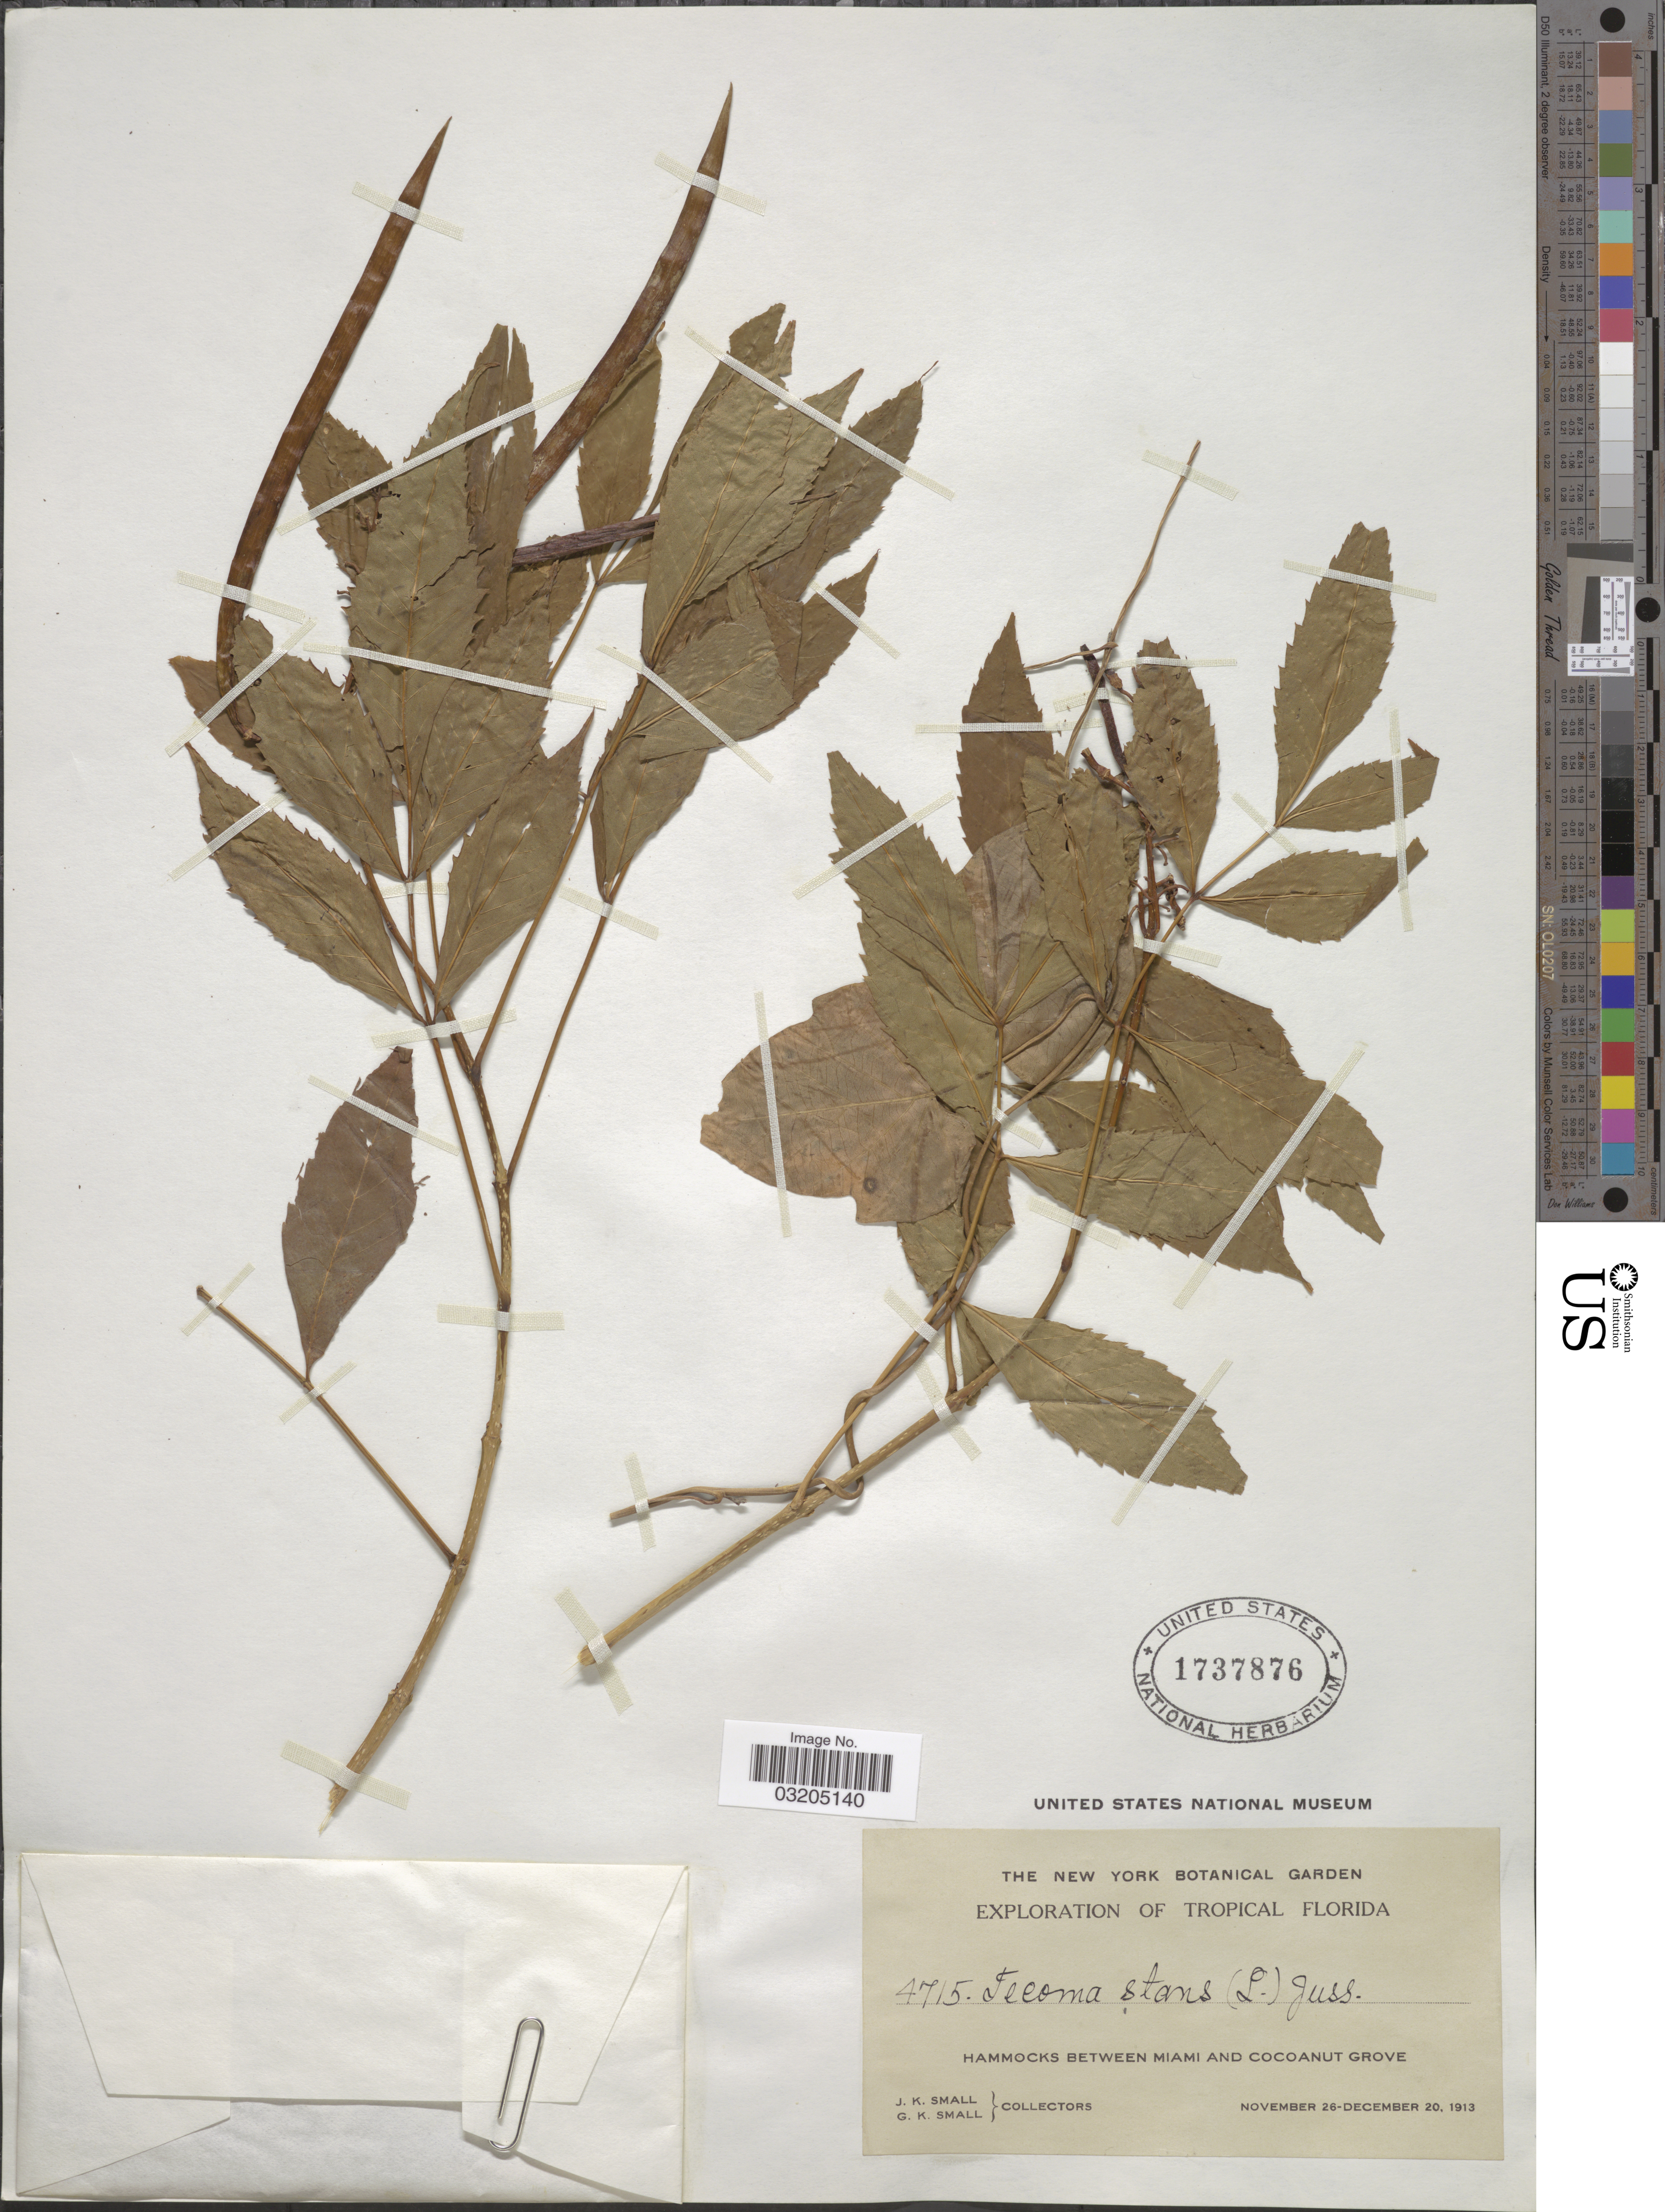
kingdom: Plantae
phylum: Tracheophyta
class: Magnoliopsida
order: Lamiales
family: Bignoniaceae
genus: Tecoma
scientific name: Tecoma stans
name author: (L.) Juss. ex Kunth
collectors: J. K. Small & G. K. Small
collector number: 4715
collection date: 1913-11-26/1913-12-20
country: United States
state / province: Florida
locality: Tropical Florida. Hammocks between Miami and Cocoanut Grove.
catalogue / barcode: US 1737876